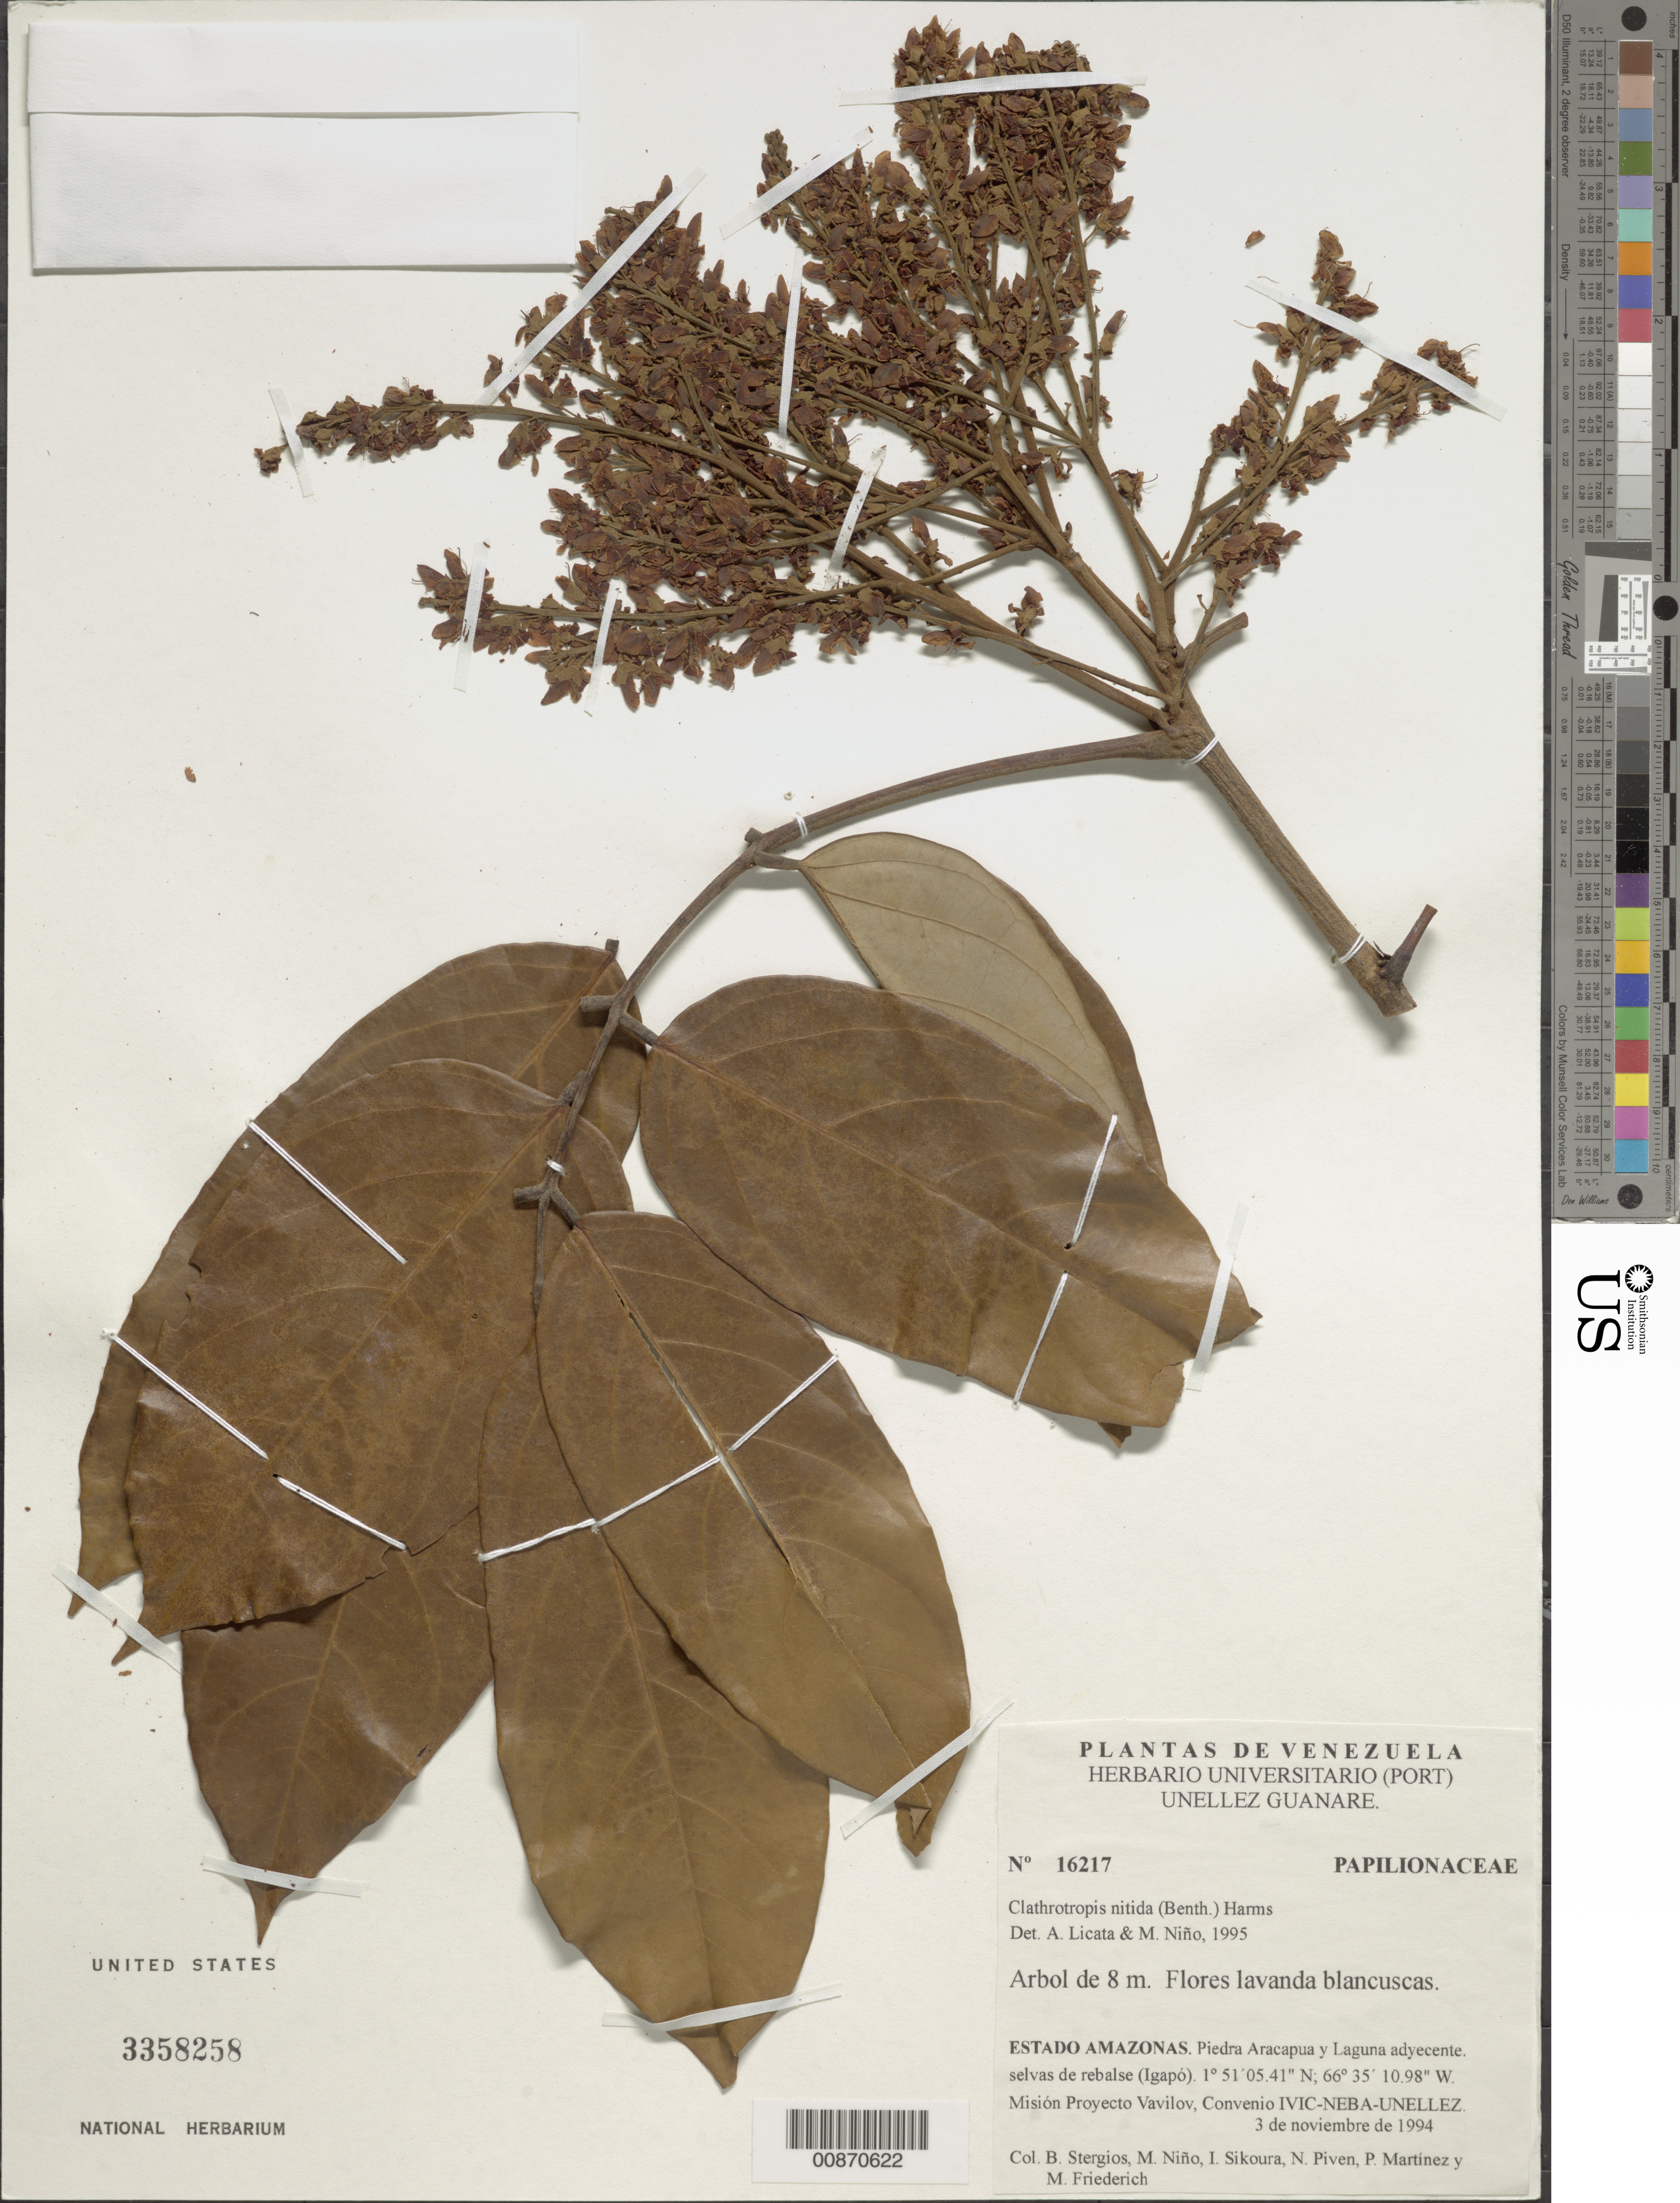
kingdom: Plantae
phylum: Tracheophyta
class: Magnoliopsida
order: Fabales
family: Fabaceae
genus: Clathrotropis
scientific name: Clathrotropis nitida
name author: Harms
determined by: Licata, A.; Niño, S. M.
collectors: B. G. Stergios, S. M. Niño, I. Sikoura, N. Piven, P. Martinez & N. Friederich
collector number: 16217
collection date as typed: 3-Nov-94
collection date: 1994-11-03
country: Venezuela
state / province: Amazonas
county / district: Río Negro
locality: Piedra Aracapua y laguna adyacente; Mision Proyecto Vavilov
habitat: Selvas de rebalse (Igapo)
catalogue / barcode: US 3358258